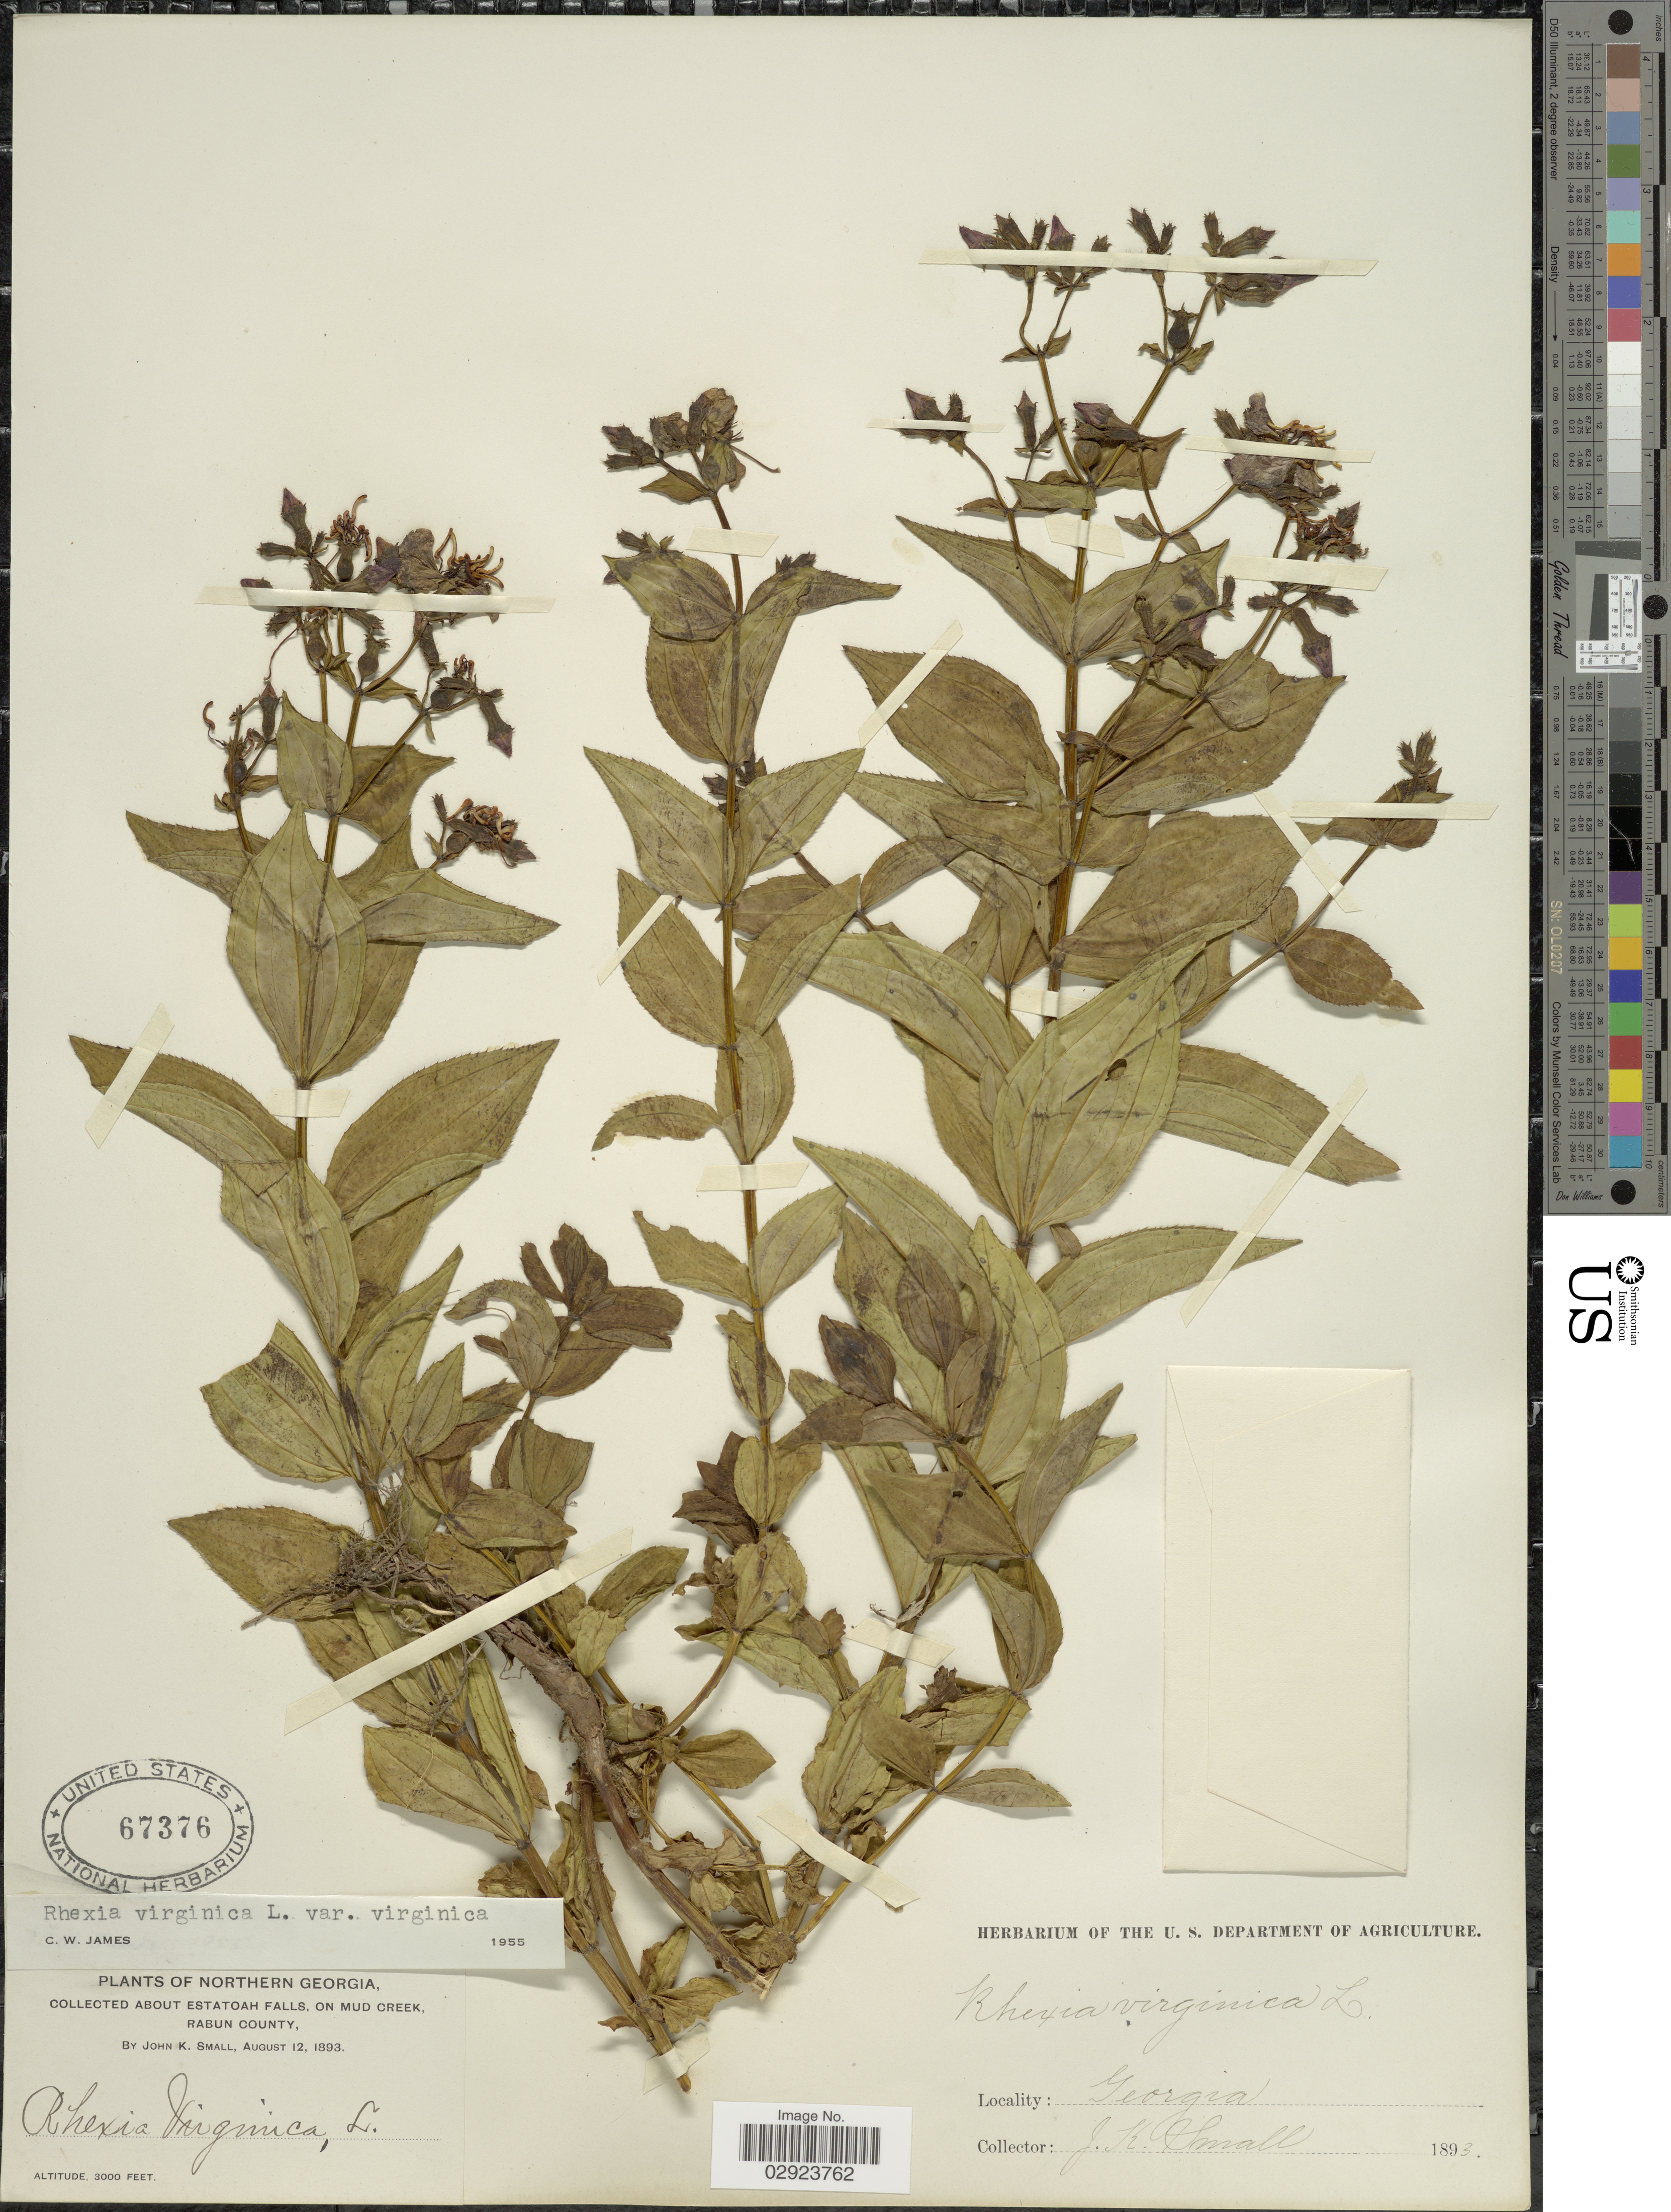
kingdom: Plantae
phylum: Tracheophyta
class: Magnoliopsida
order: Myrtales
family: Melastomataceae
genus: Rhexia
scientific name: Rhexia virginica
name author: L.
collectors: J. K. Small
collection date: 1893-08-12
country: United States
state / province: Georgia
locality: Northern Georgia. About Estatoah Falls, on Mud Creek, Rabun County.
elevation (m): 914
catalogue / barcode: US 67376